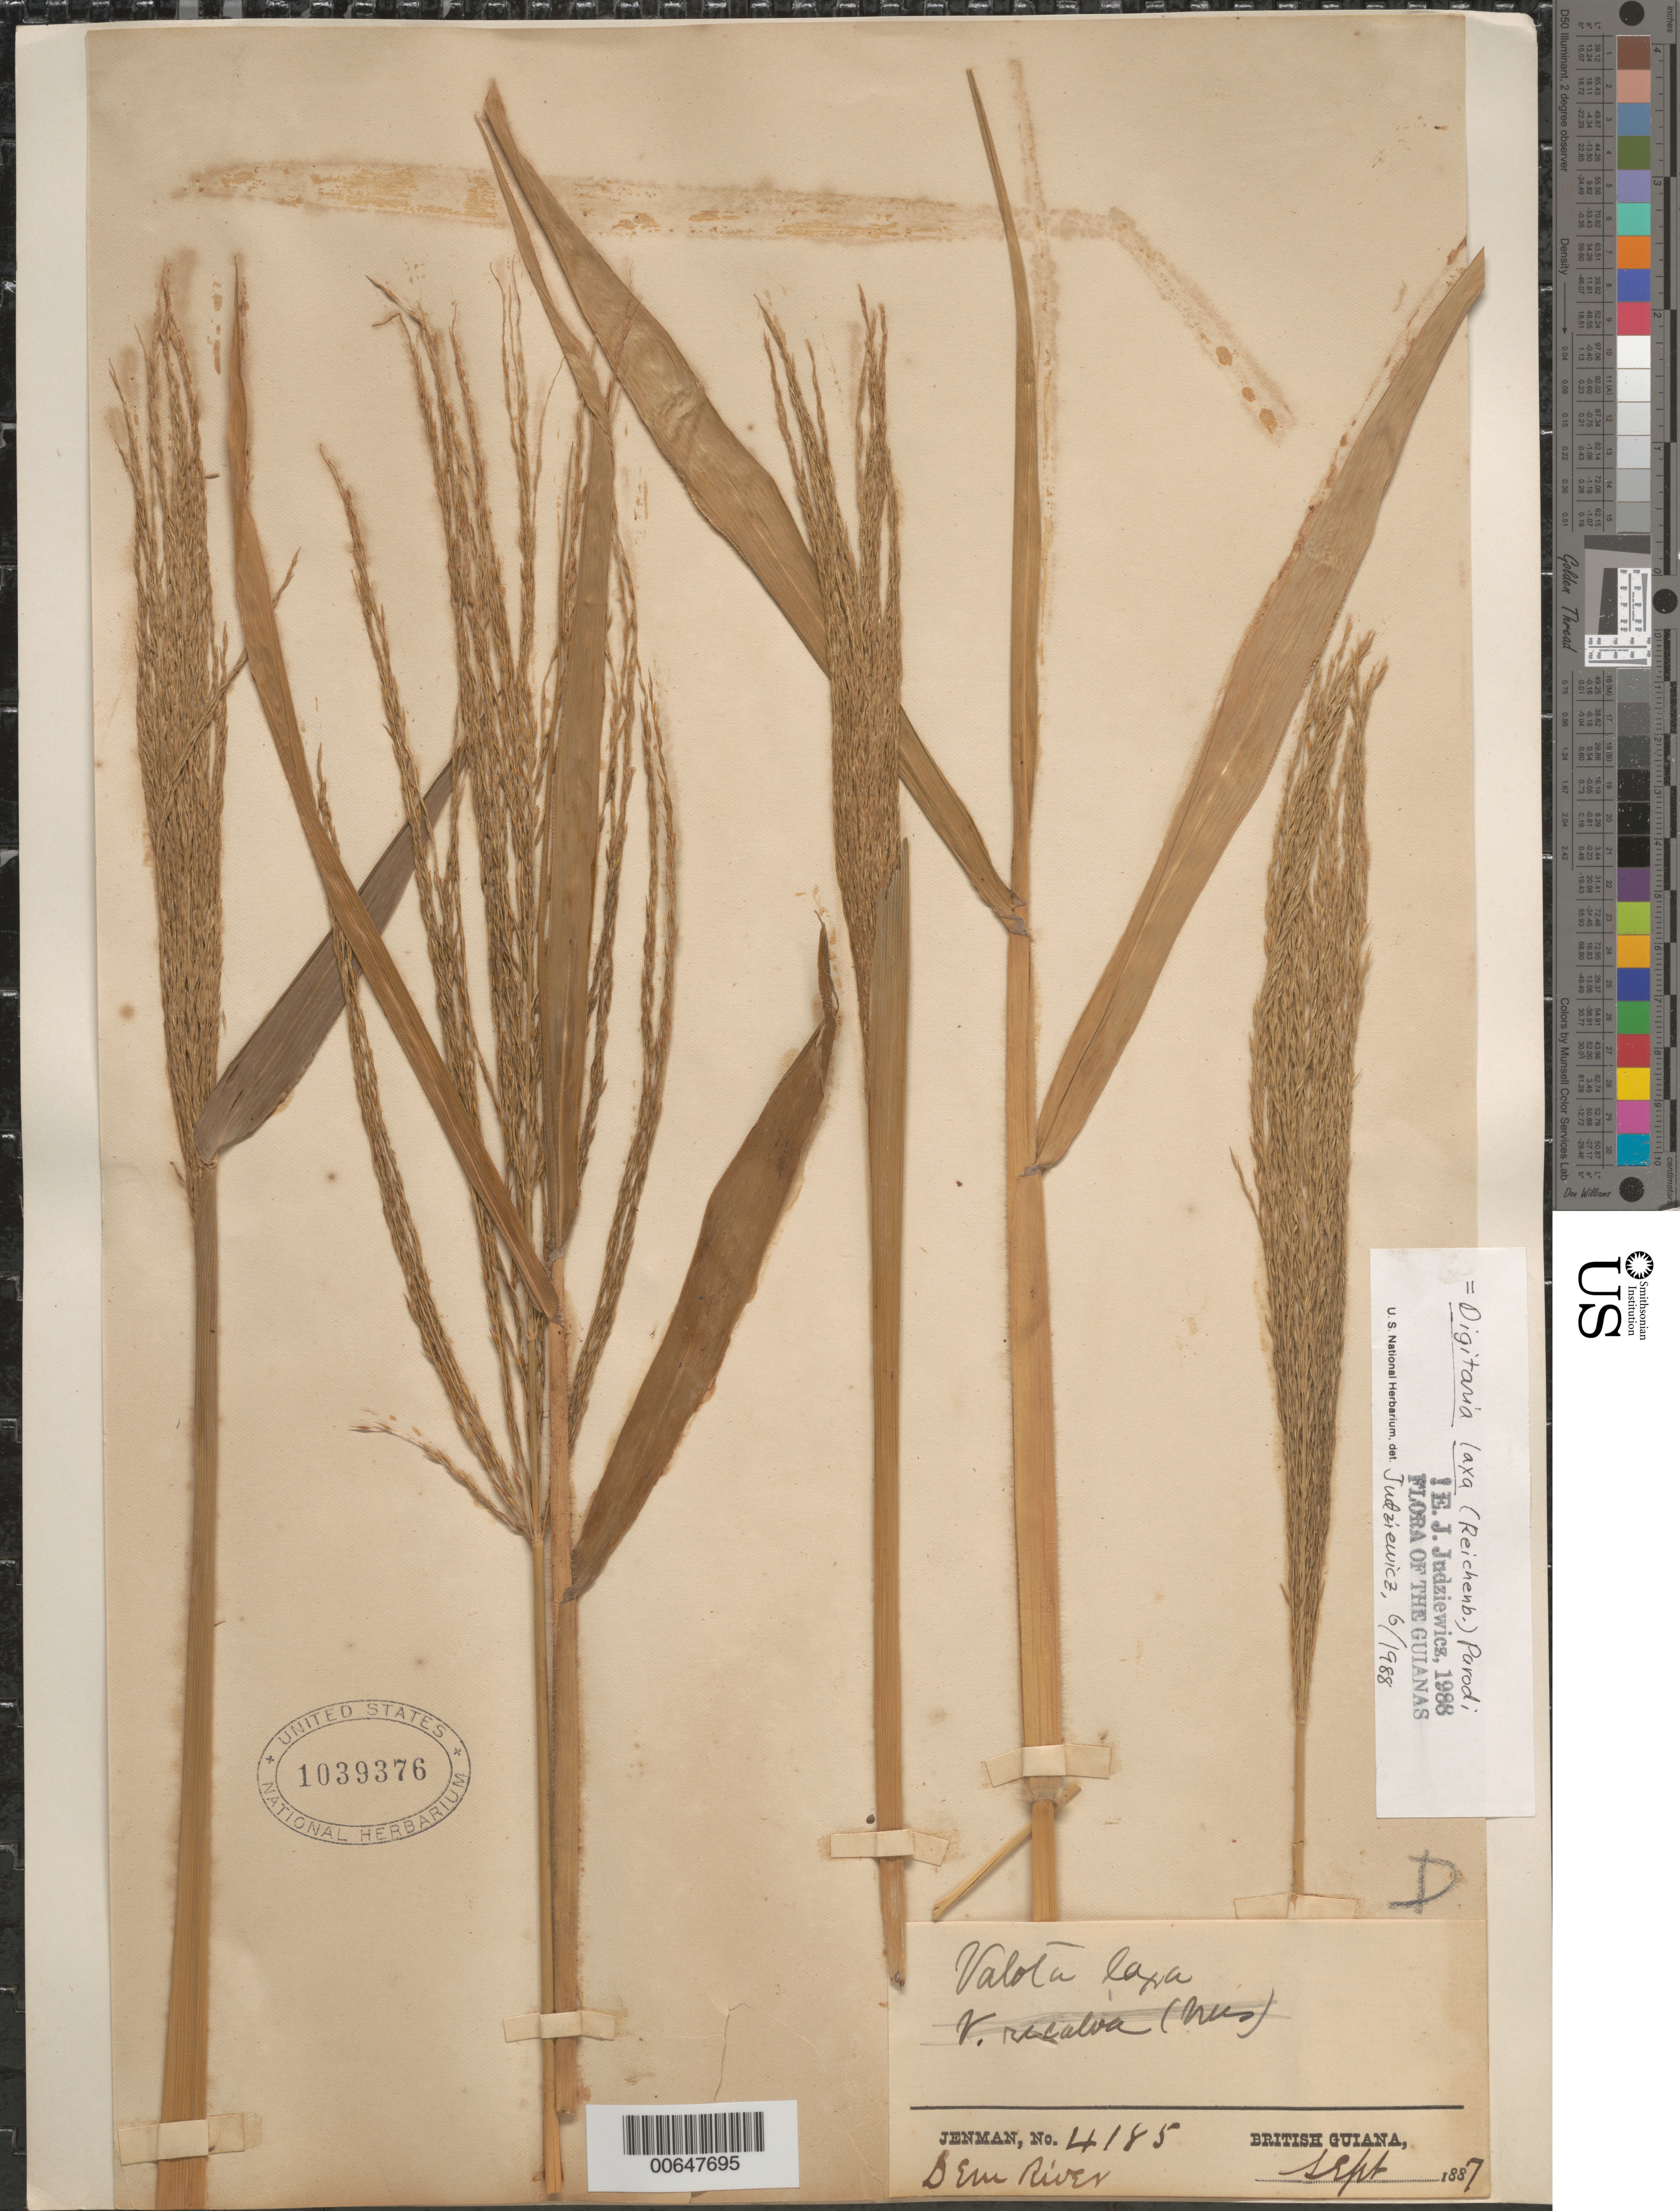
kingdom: Plantae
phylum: Tracheophyta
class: Liliopsida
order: Poales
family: Poaceae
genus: Digitaria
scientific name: Digitaria laxa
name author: (Rchb. ex A. Spreng.) Parodi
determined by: Judziewicz, E. J.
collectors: G. S. Jenman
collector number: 4185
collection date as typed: September 1887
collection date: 1887-09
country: Guyana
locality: Demerara R.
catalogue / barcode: US 1039376